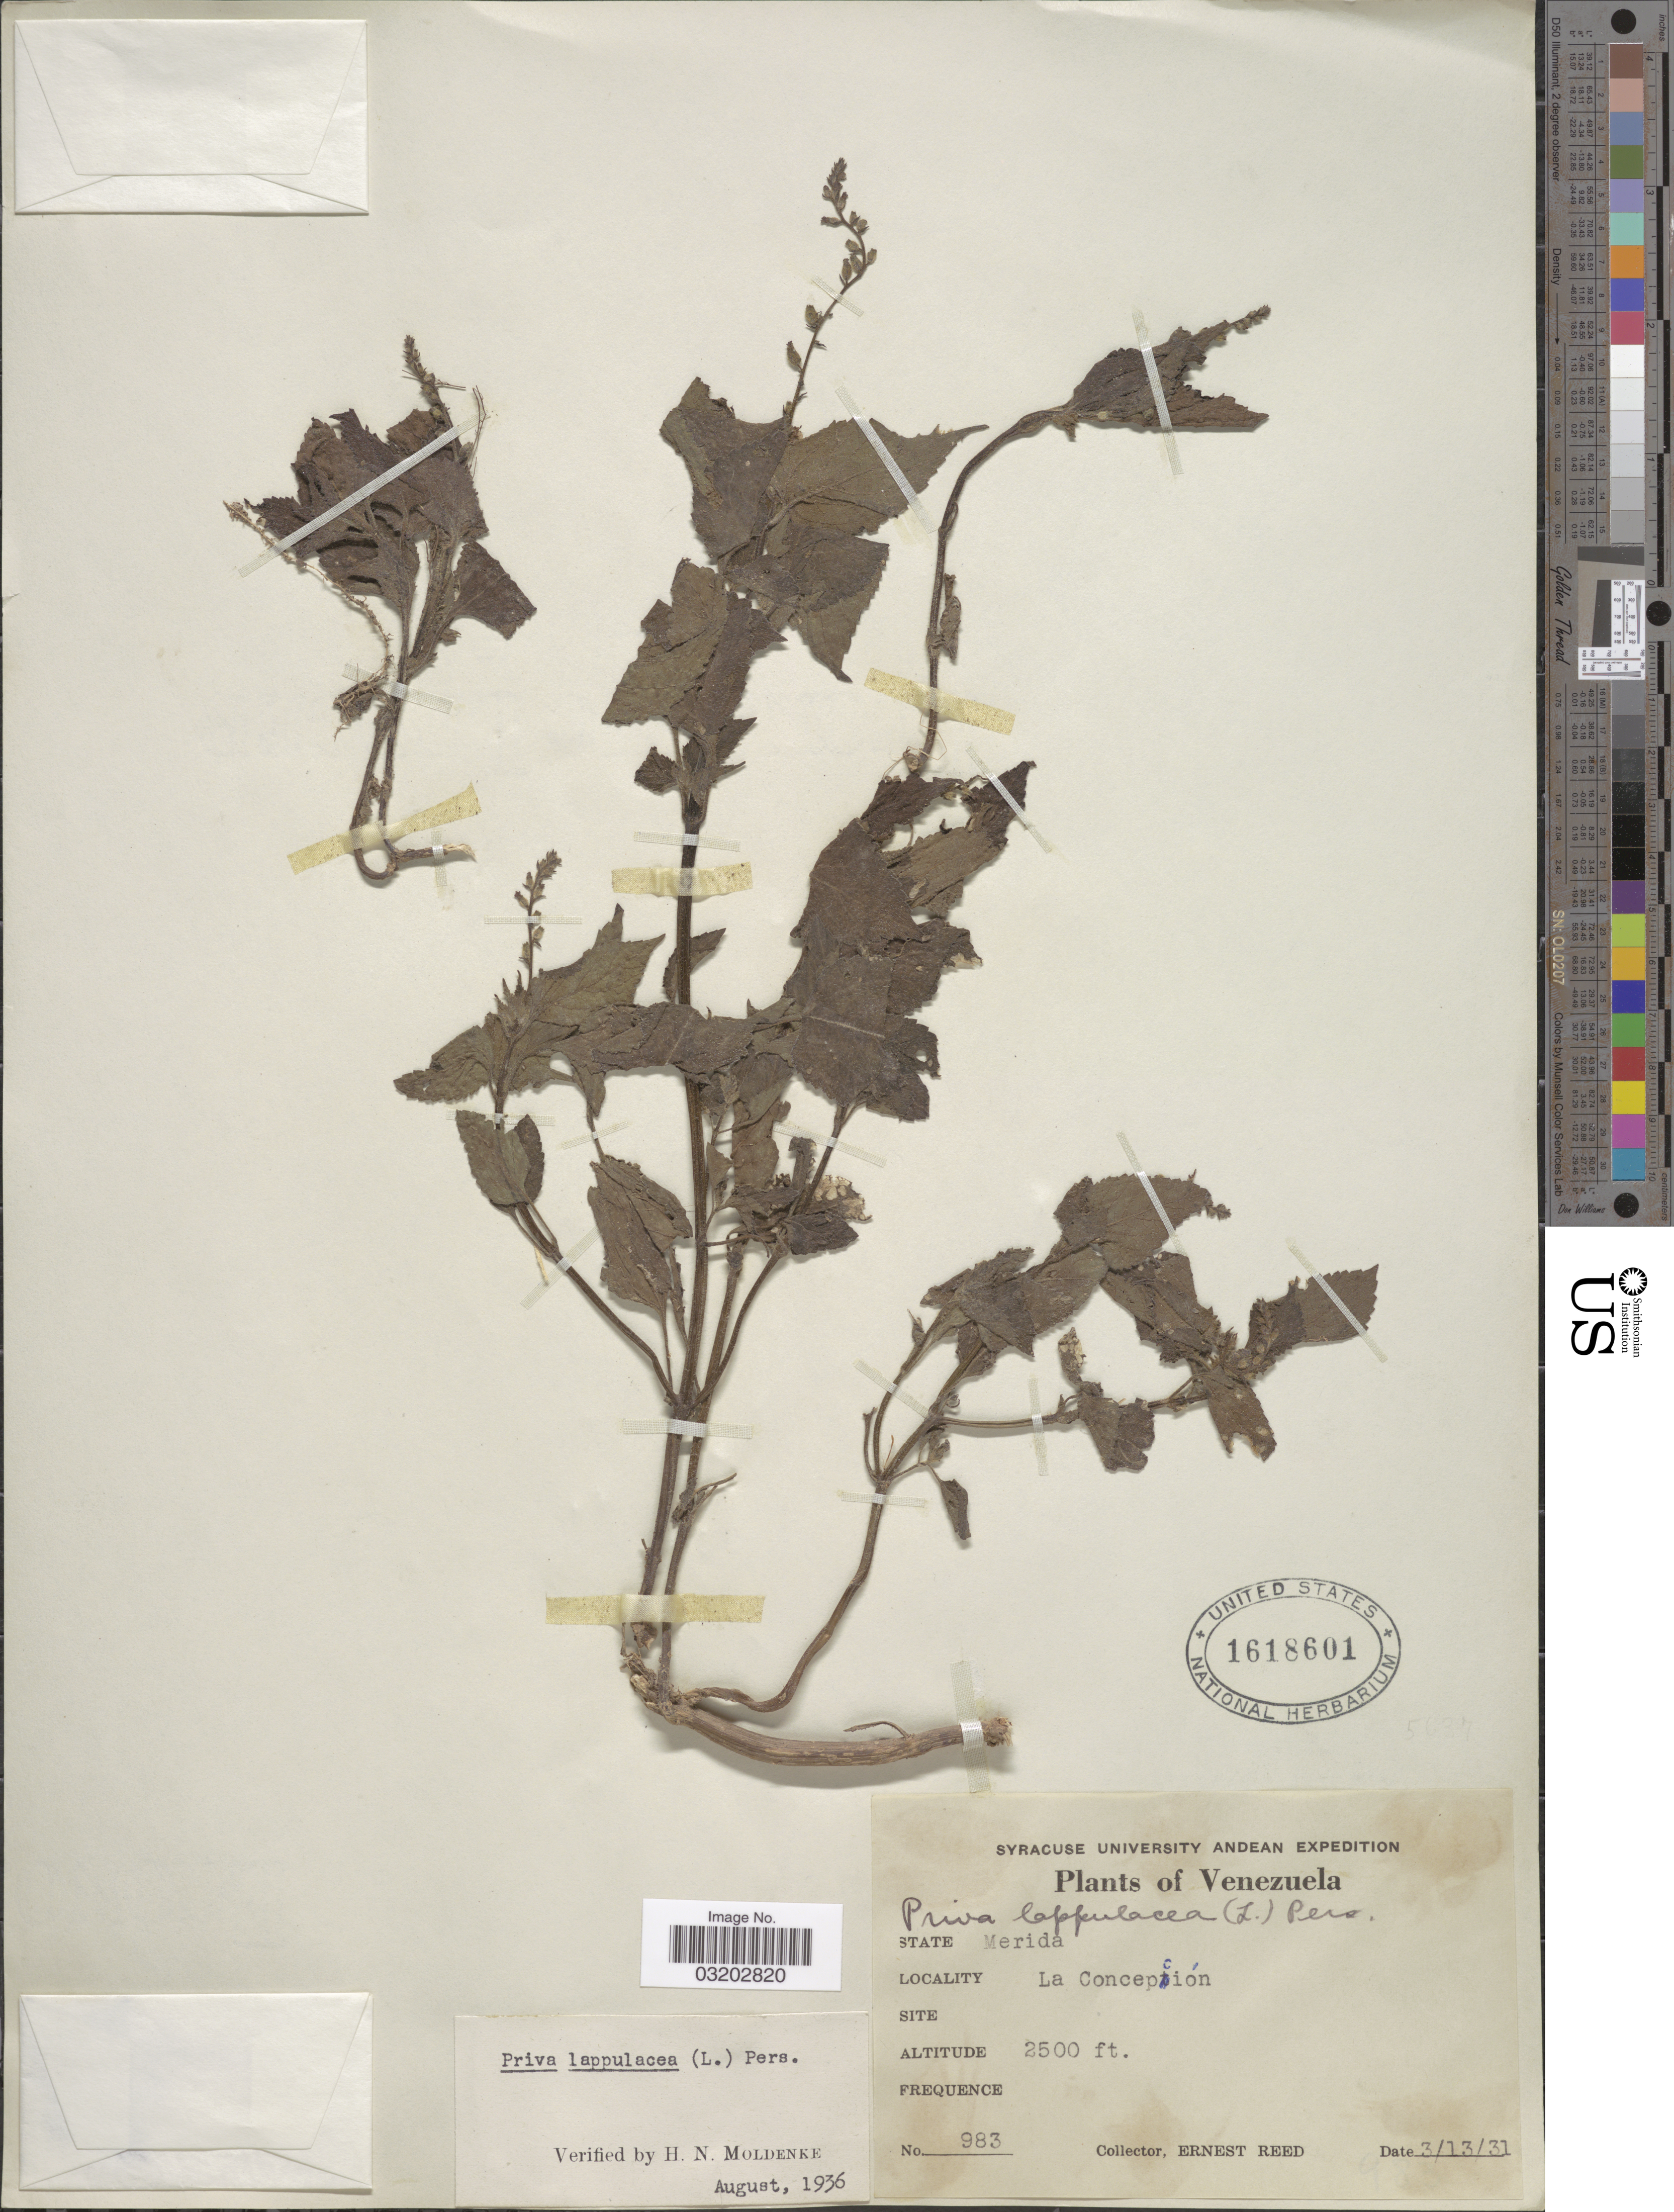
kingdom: Plantae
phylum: Tracheophyta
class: Magnoliopsida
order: Lamiales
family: Verbenaceae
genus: Priva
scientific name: Priva lappulacea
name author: (L.) Pers.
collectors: E. Reed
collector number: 983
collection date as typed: Transcribed d/m/y: 13/3/31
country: Venezuela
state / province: Mérida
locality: La Concepión.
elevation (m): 762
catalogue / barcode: US 1618601